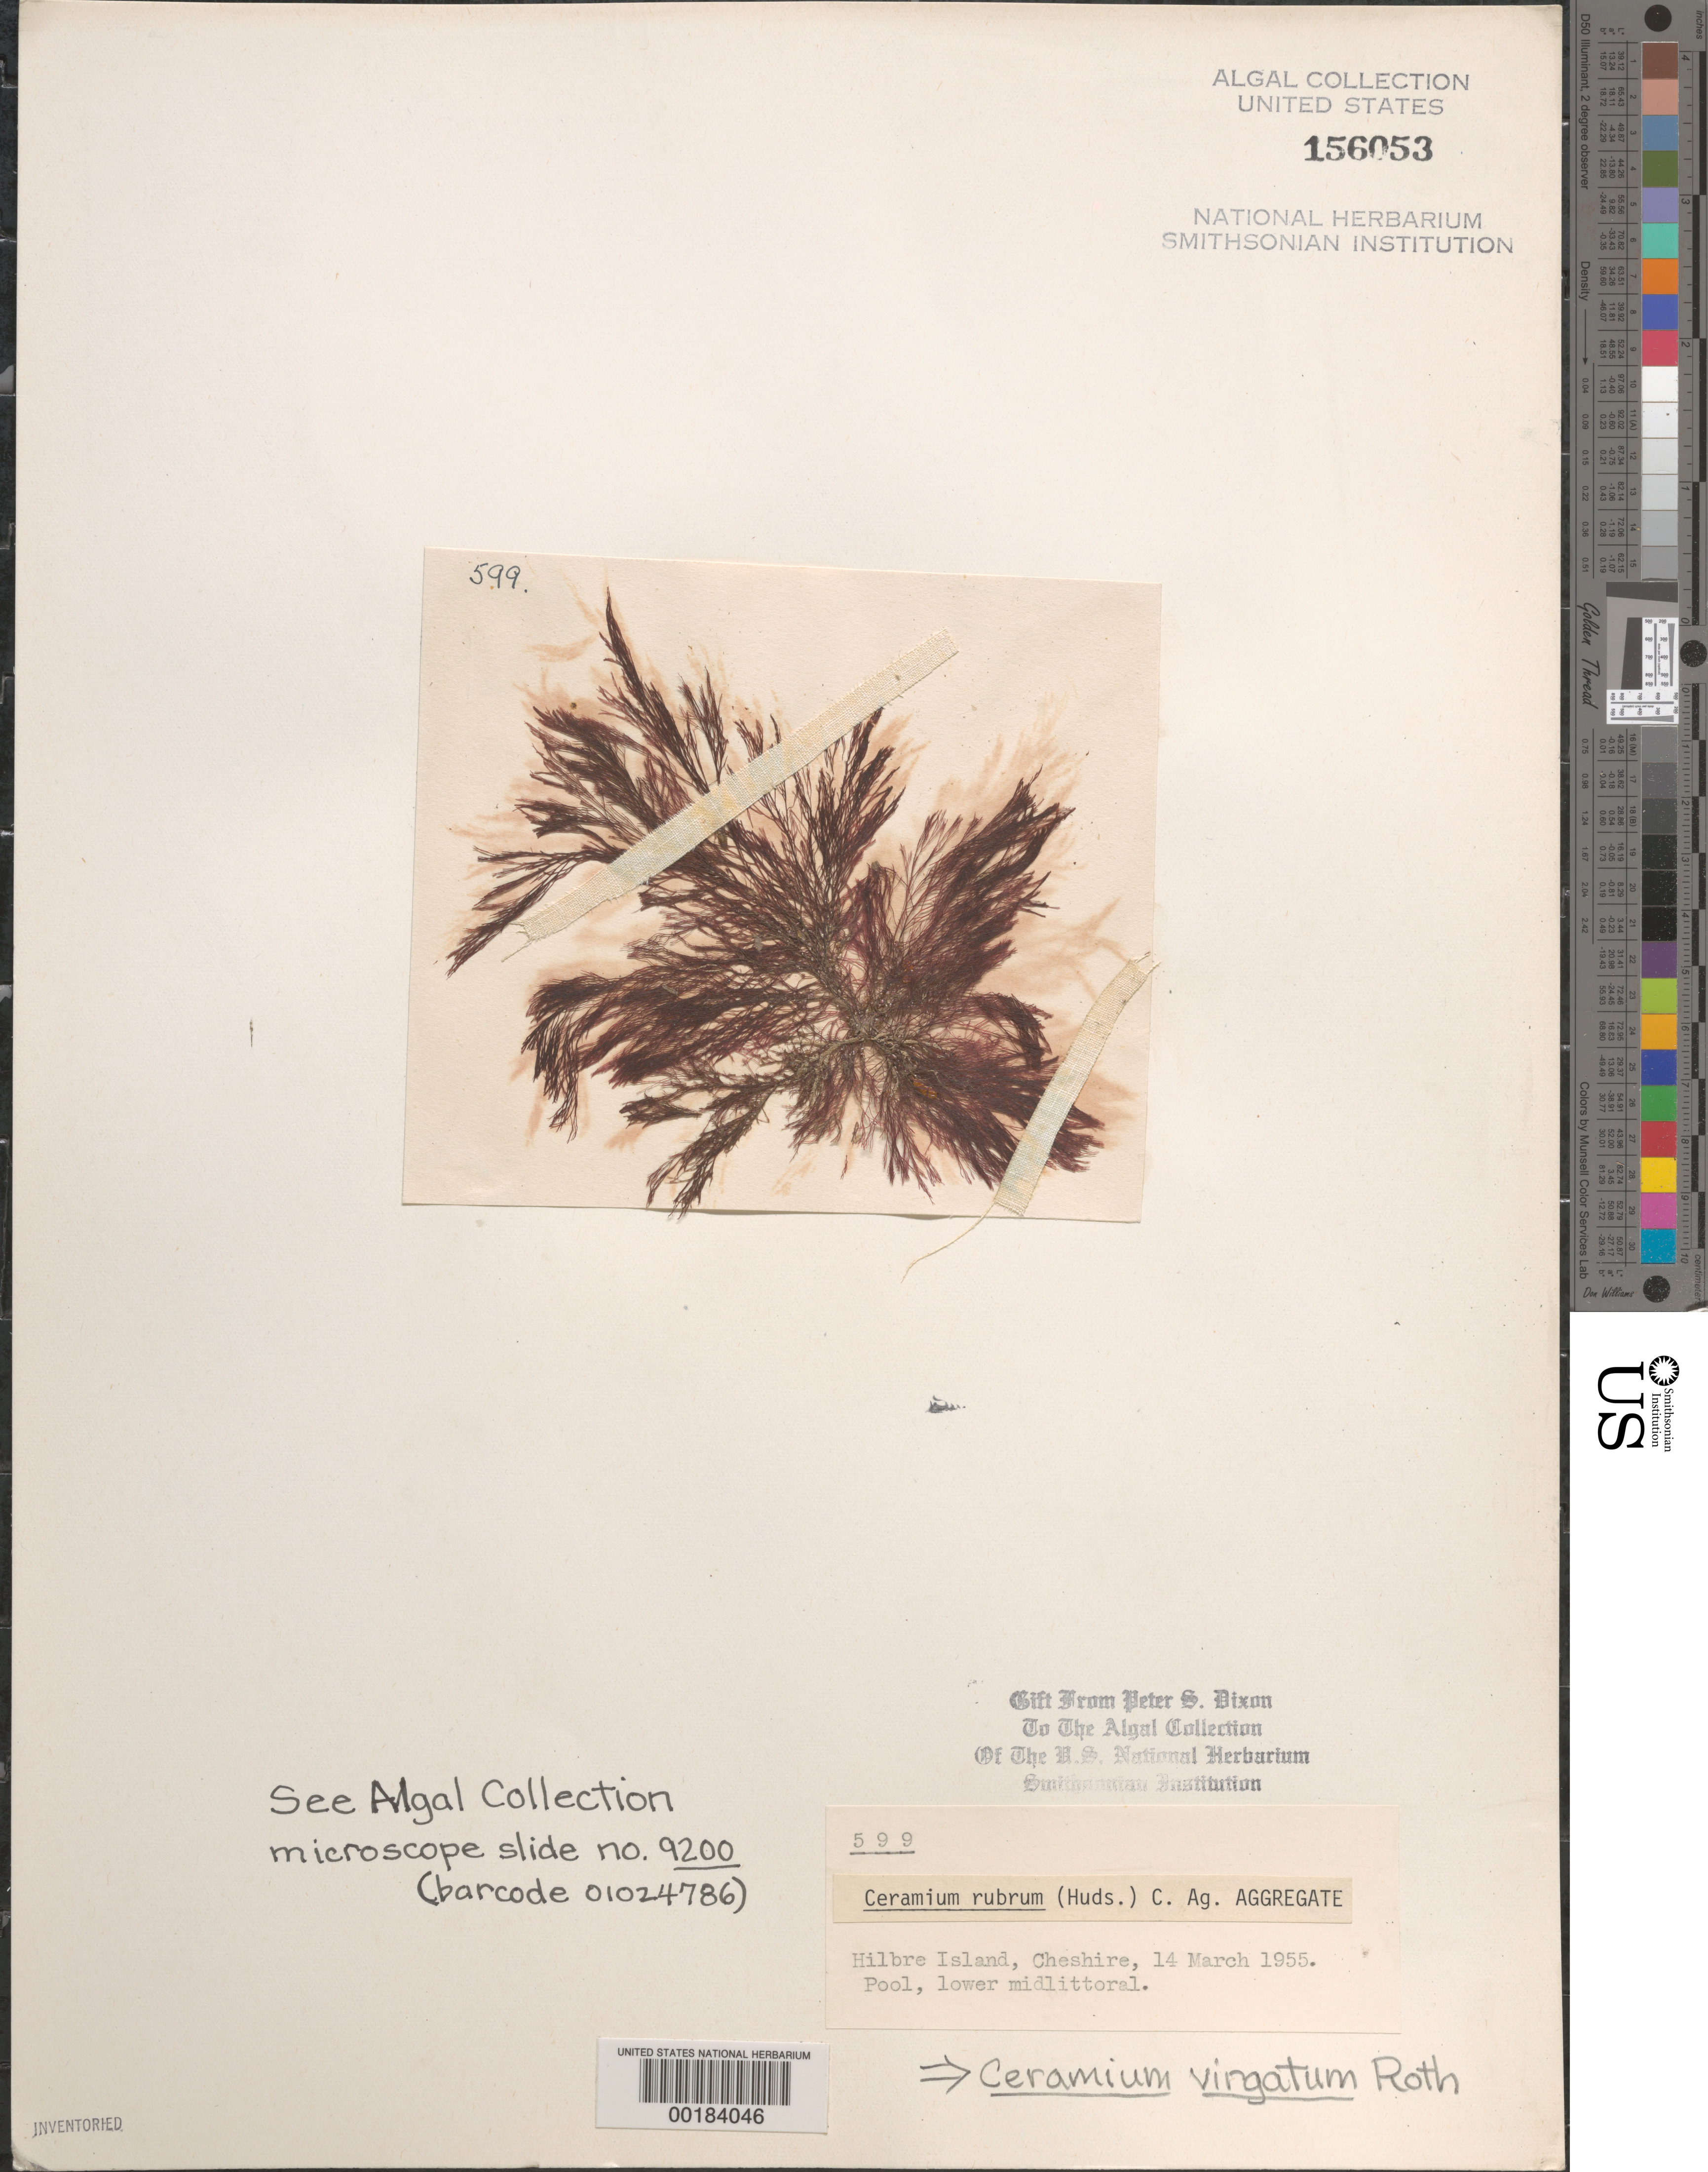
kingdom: Plantae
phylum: Rhodophyta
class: Florideophyceae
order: Ceramiales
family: Ceramiaceae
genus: Ceramium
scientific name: Ceramium virgatum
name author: Roth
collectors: P. S. Dixon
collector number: PSD 599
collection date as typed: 14 Mar 1955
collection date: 1955-03-14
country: United Kingdom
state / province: England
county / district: Cheshire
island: Hilbre Island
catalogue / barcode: US 156053